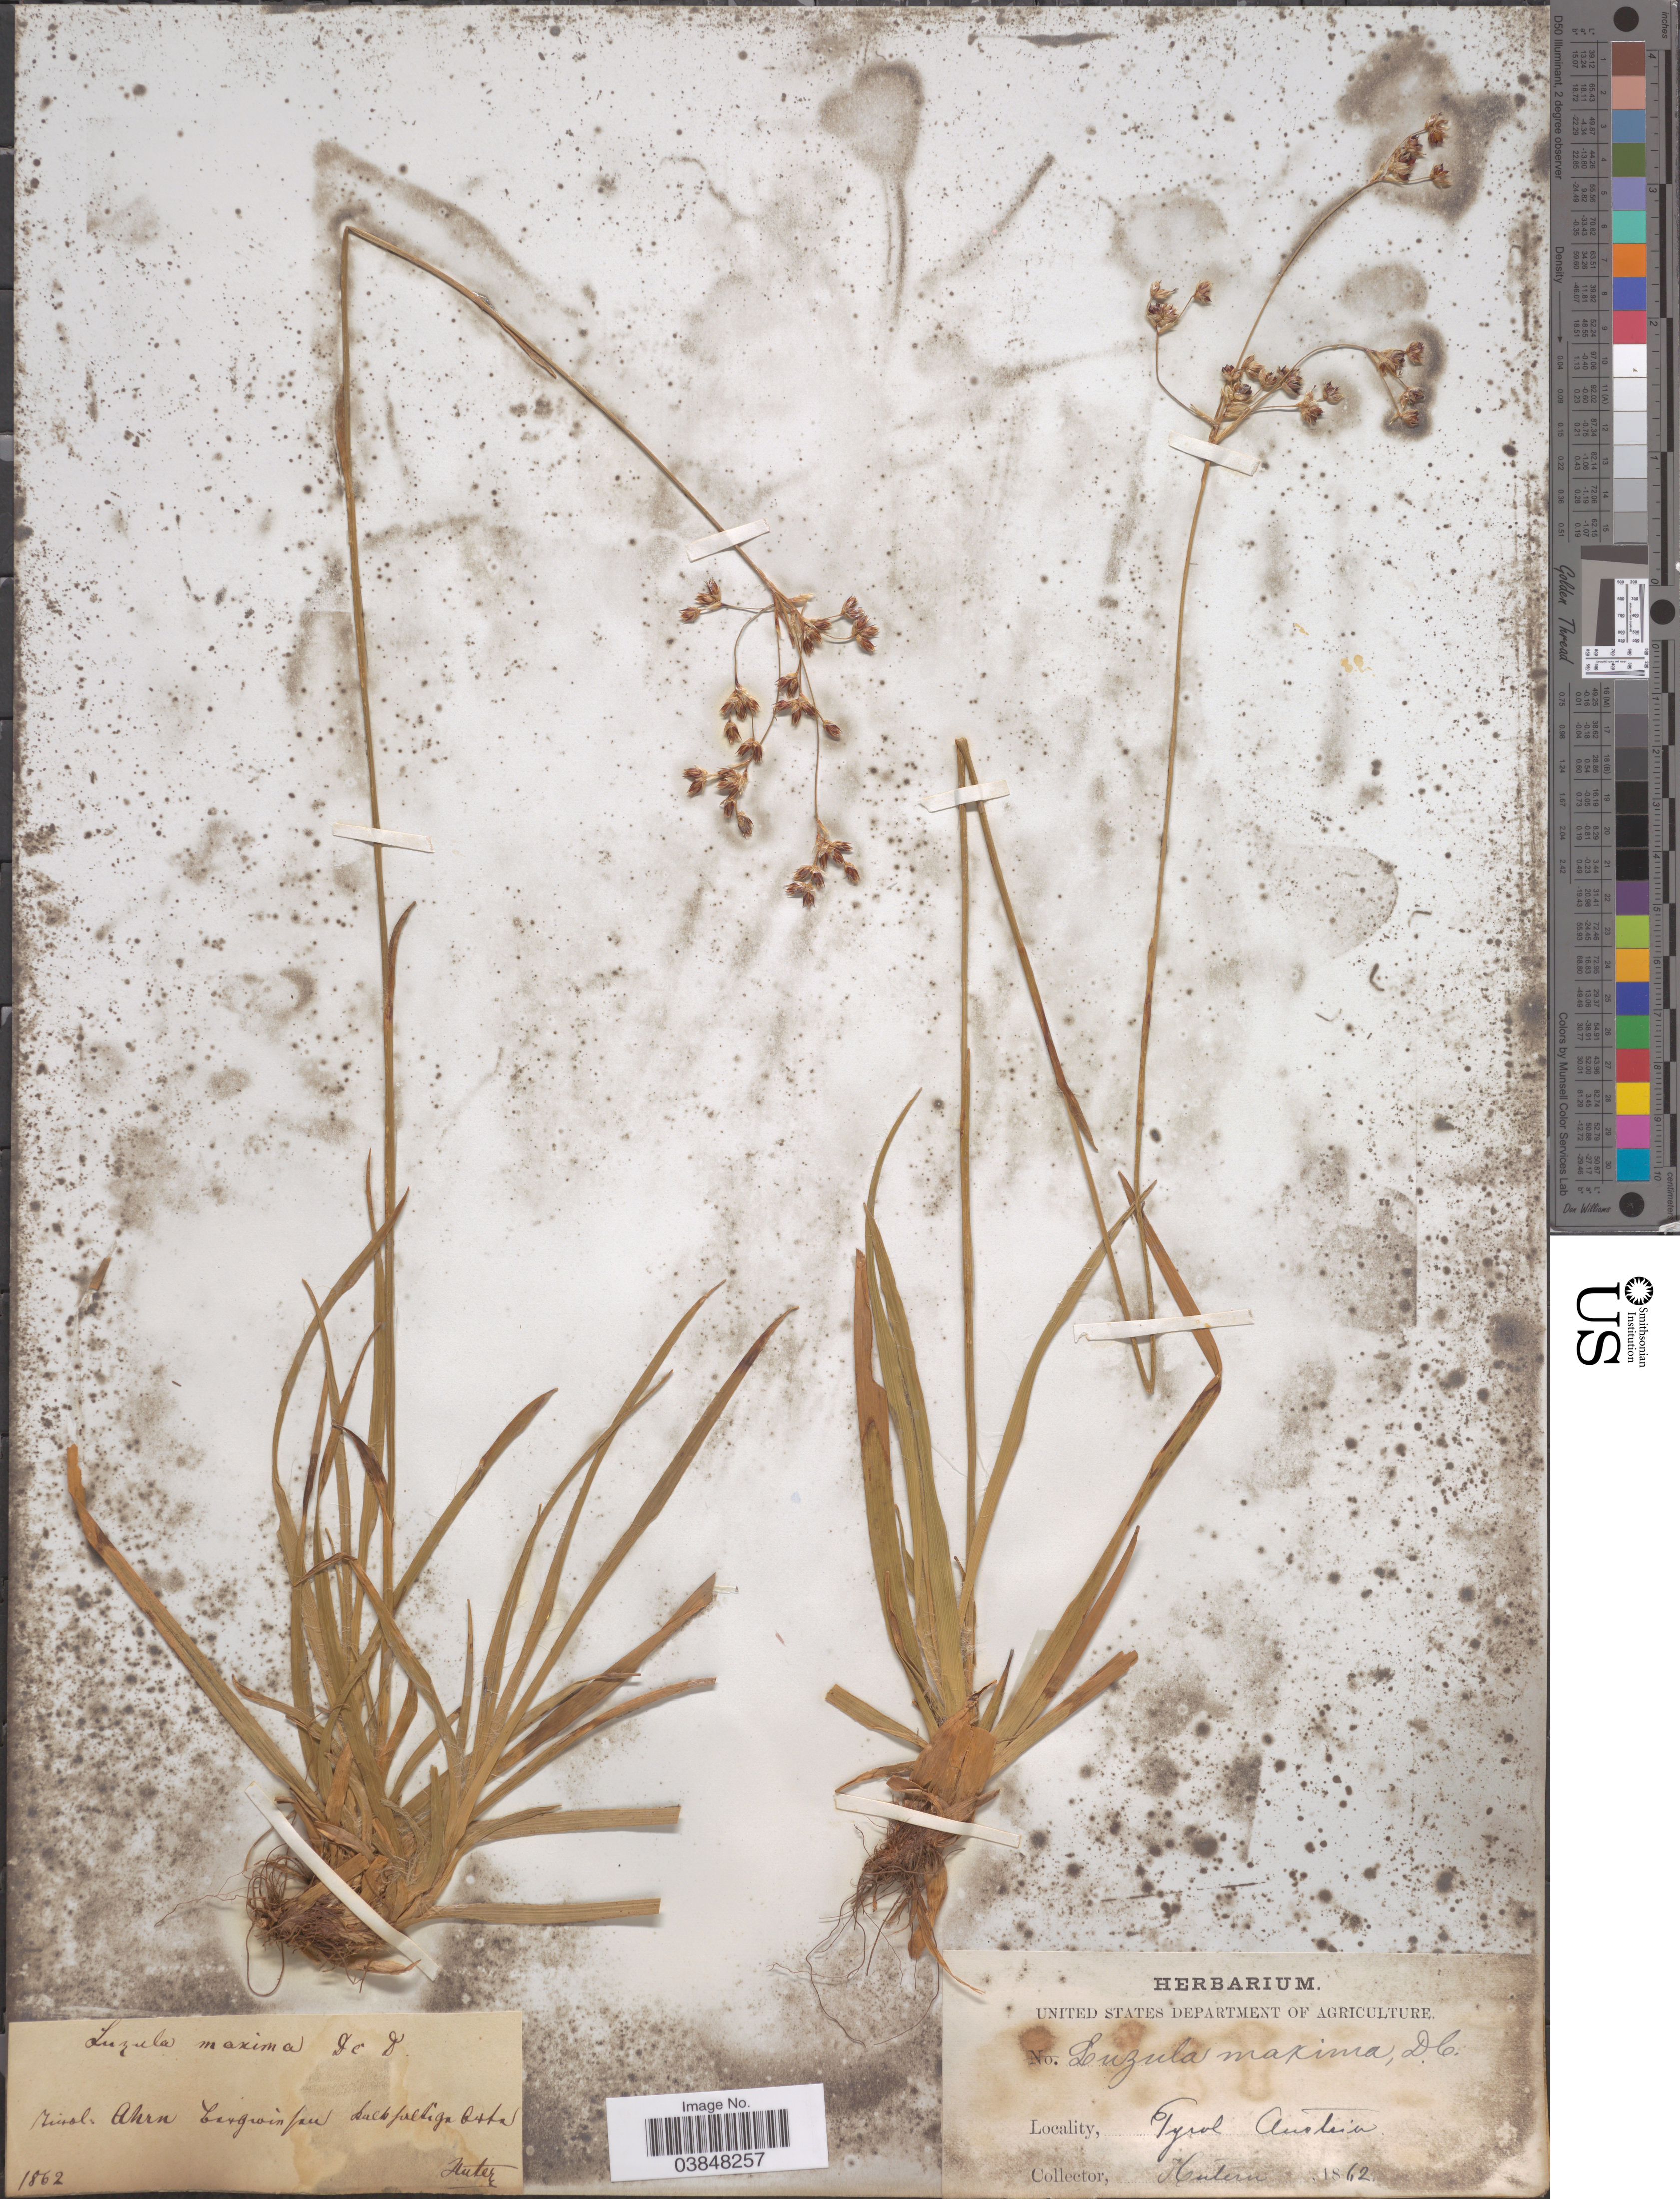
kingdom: Plantae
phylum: Tracheophyta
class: Liliopsida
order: Poales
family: Juncaceae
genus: Luzula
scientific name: Luzula sylvatica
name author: (Huds.) Gaudin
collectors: -. Huter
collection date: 1862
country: Austria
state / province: Tirol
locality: Ahorn.